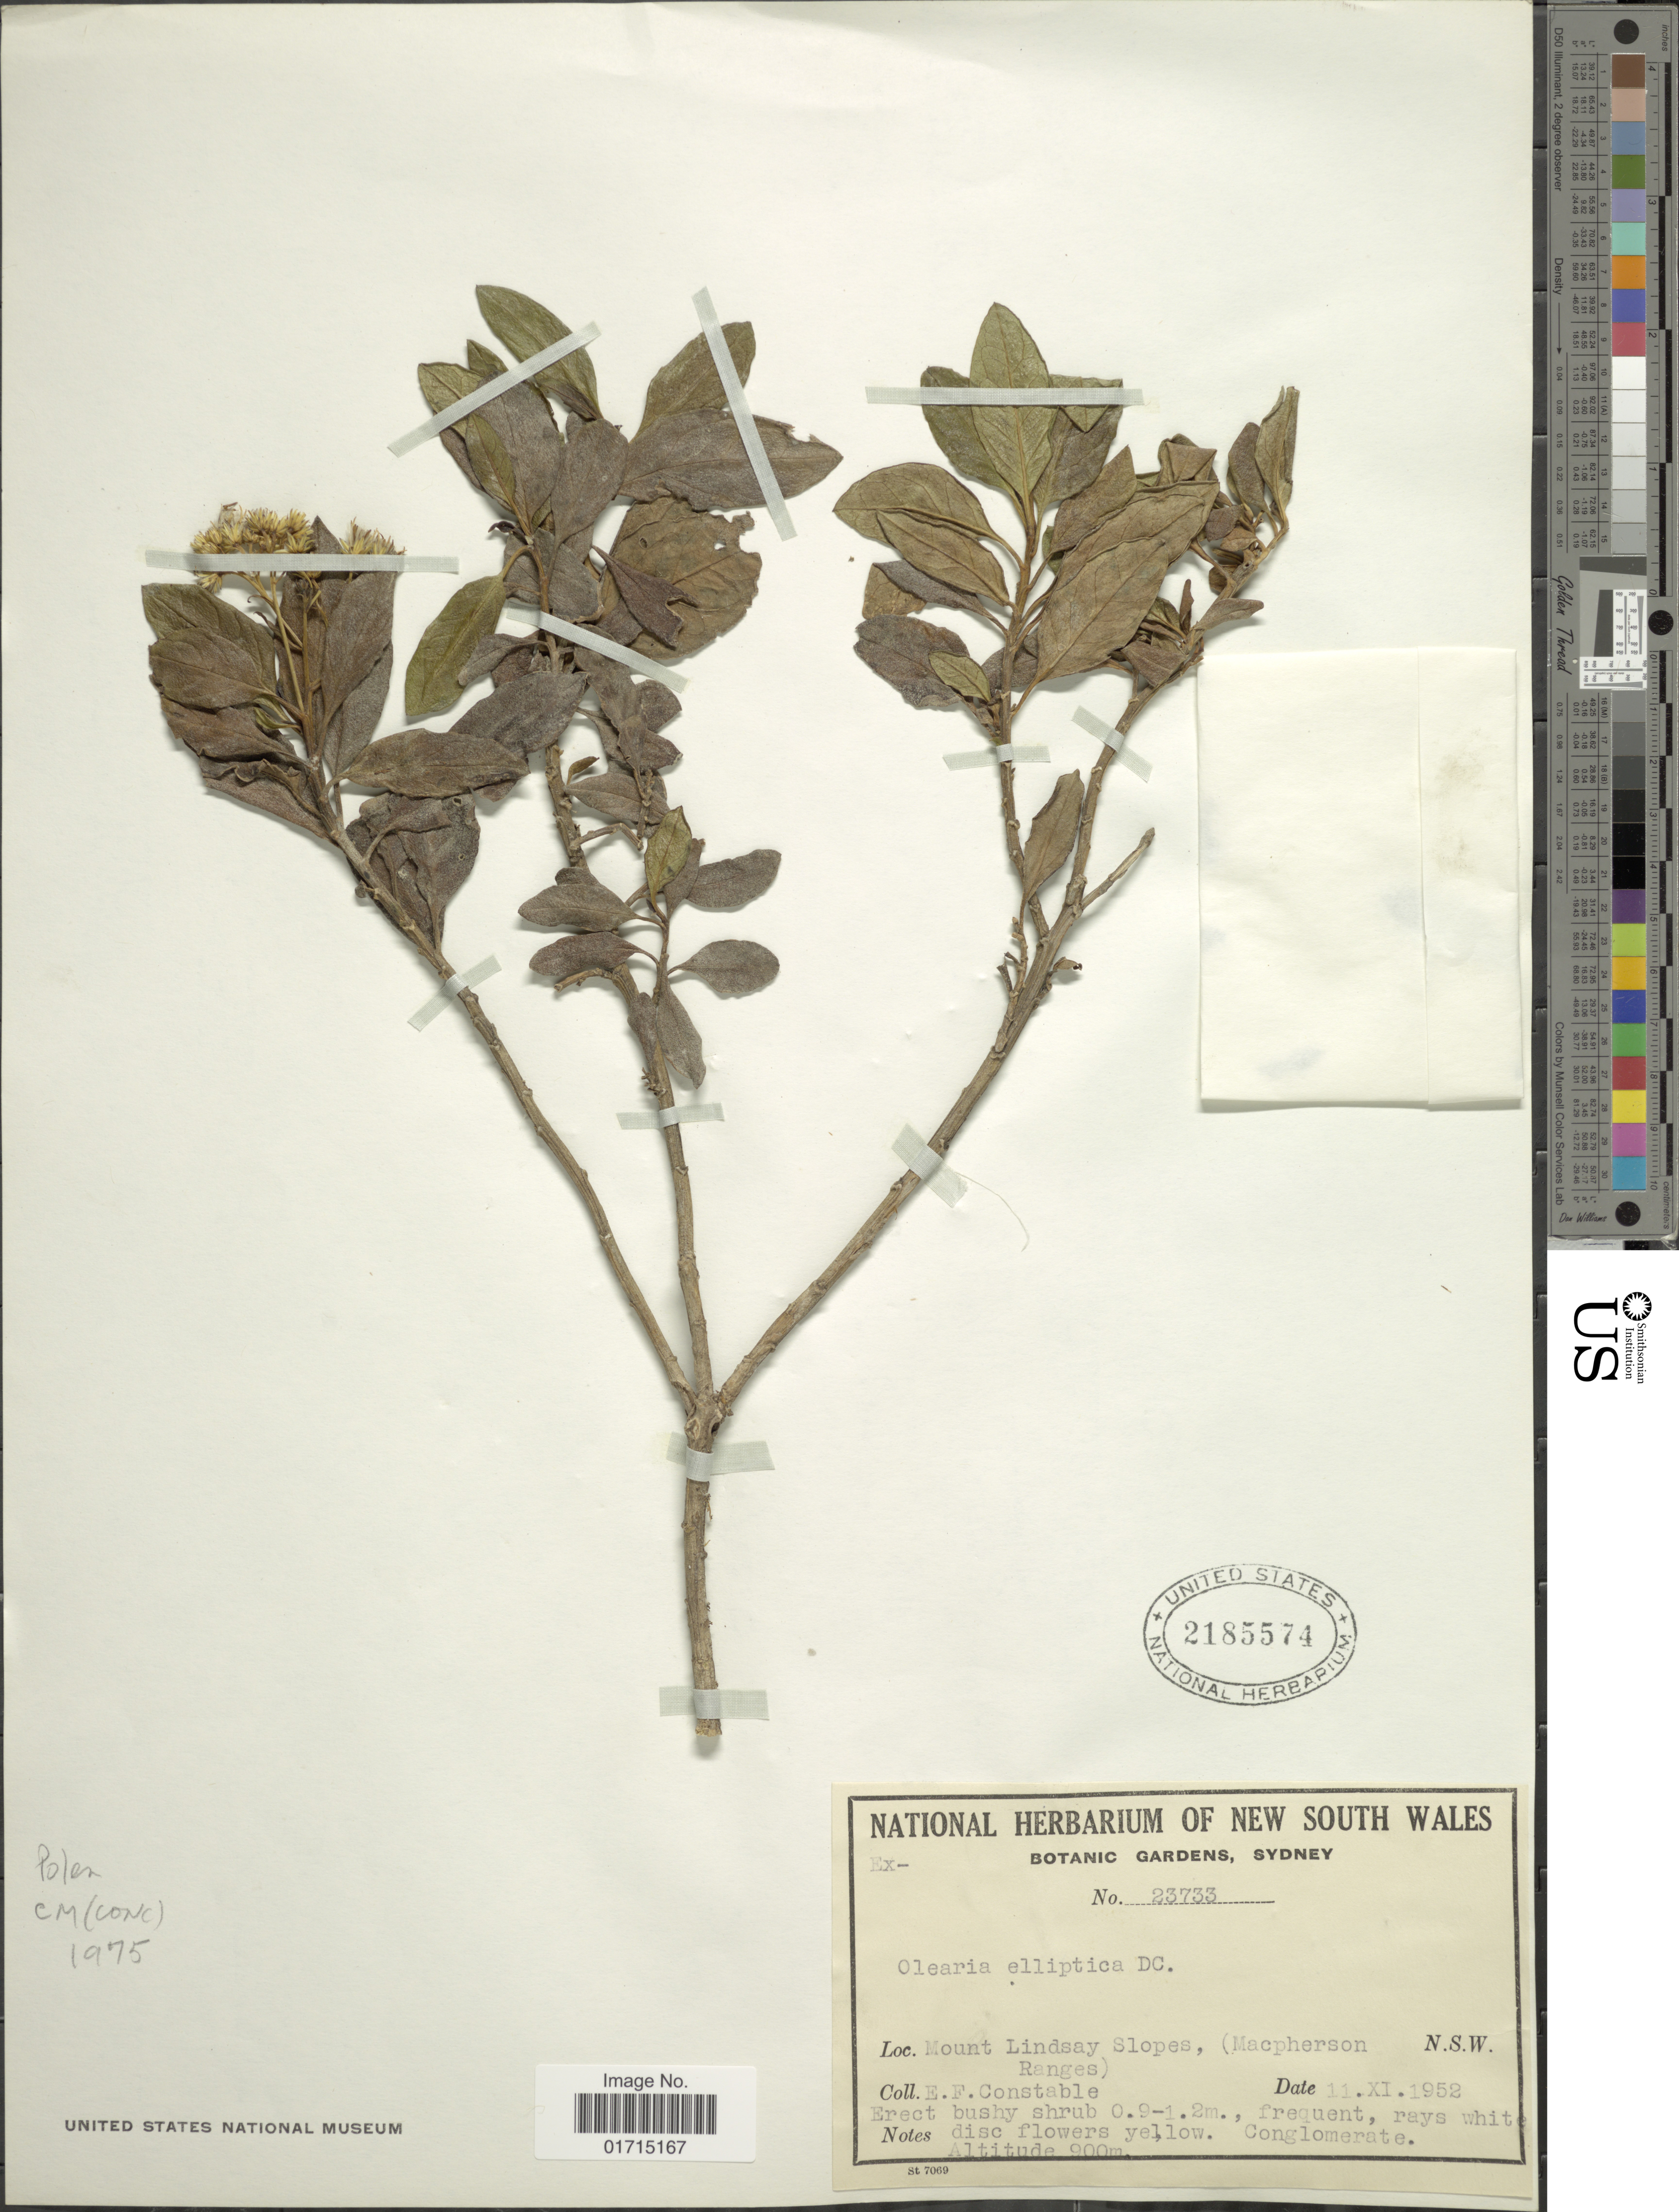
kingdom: Plantae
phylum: Tracheophyta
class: Magnoliopsida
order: Asterales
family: Asteraceae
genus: Olearia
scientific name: Olearia elliptica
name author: DC.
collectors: E. F. Constable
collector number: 23733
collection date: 1952-11-11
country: Australia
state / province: New South Wales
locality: Mount Lindsay Slopes, (Macpherson Ranges). N.S. W.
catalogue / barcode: US 2185574